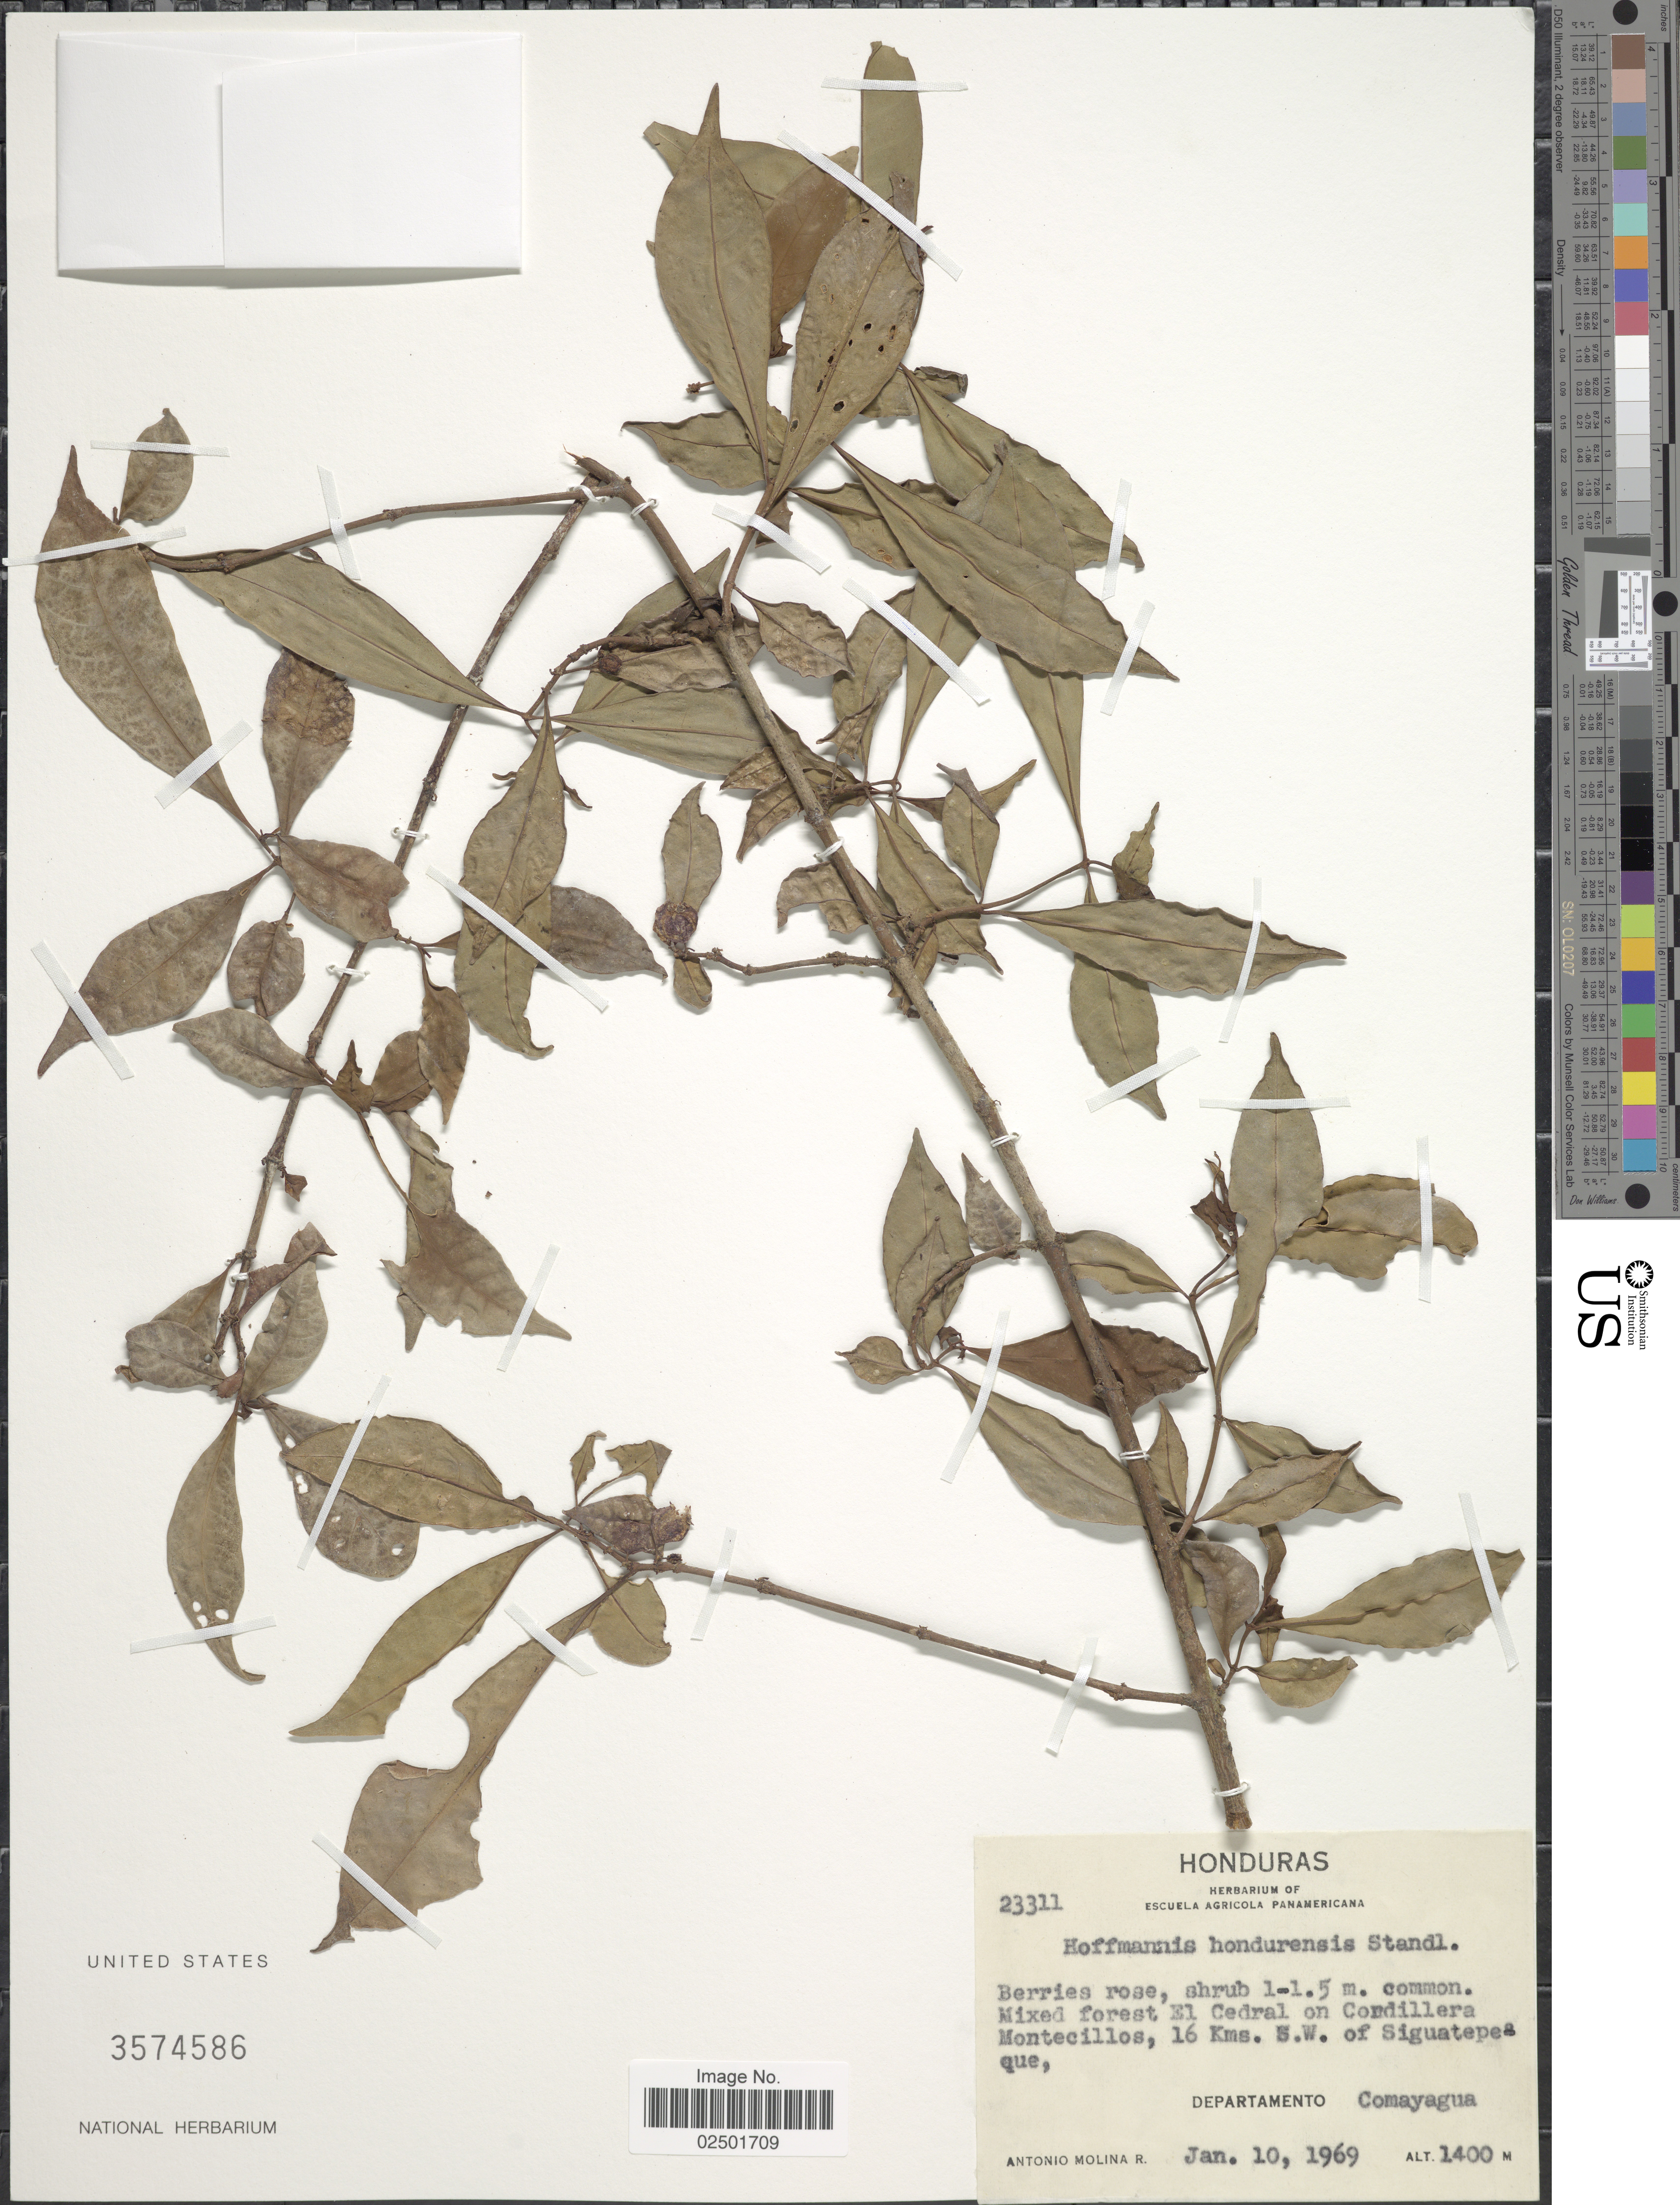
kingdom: Plantae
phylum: Tracheophyta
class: Magnoliopsida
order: Gentianales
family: Rubiaceae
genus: Hoffmannia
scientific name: Hoffmannia hondurensis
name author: Standl.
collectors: A. Molina R.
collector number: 23311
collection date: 1969-01-10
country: Honduras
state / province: Comayagua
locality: Mixed forest EL Cedral on Cordillera Montecillos, 16 Kms S.W. of Siguatepeque, Departamento Comayagua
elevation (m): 1400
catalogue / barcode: US 3574586